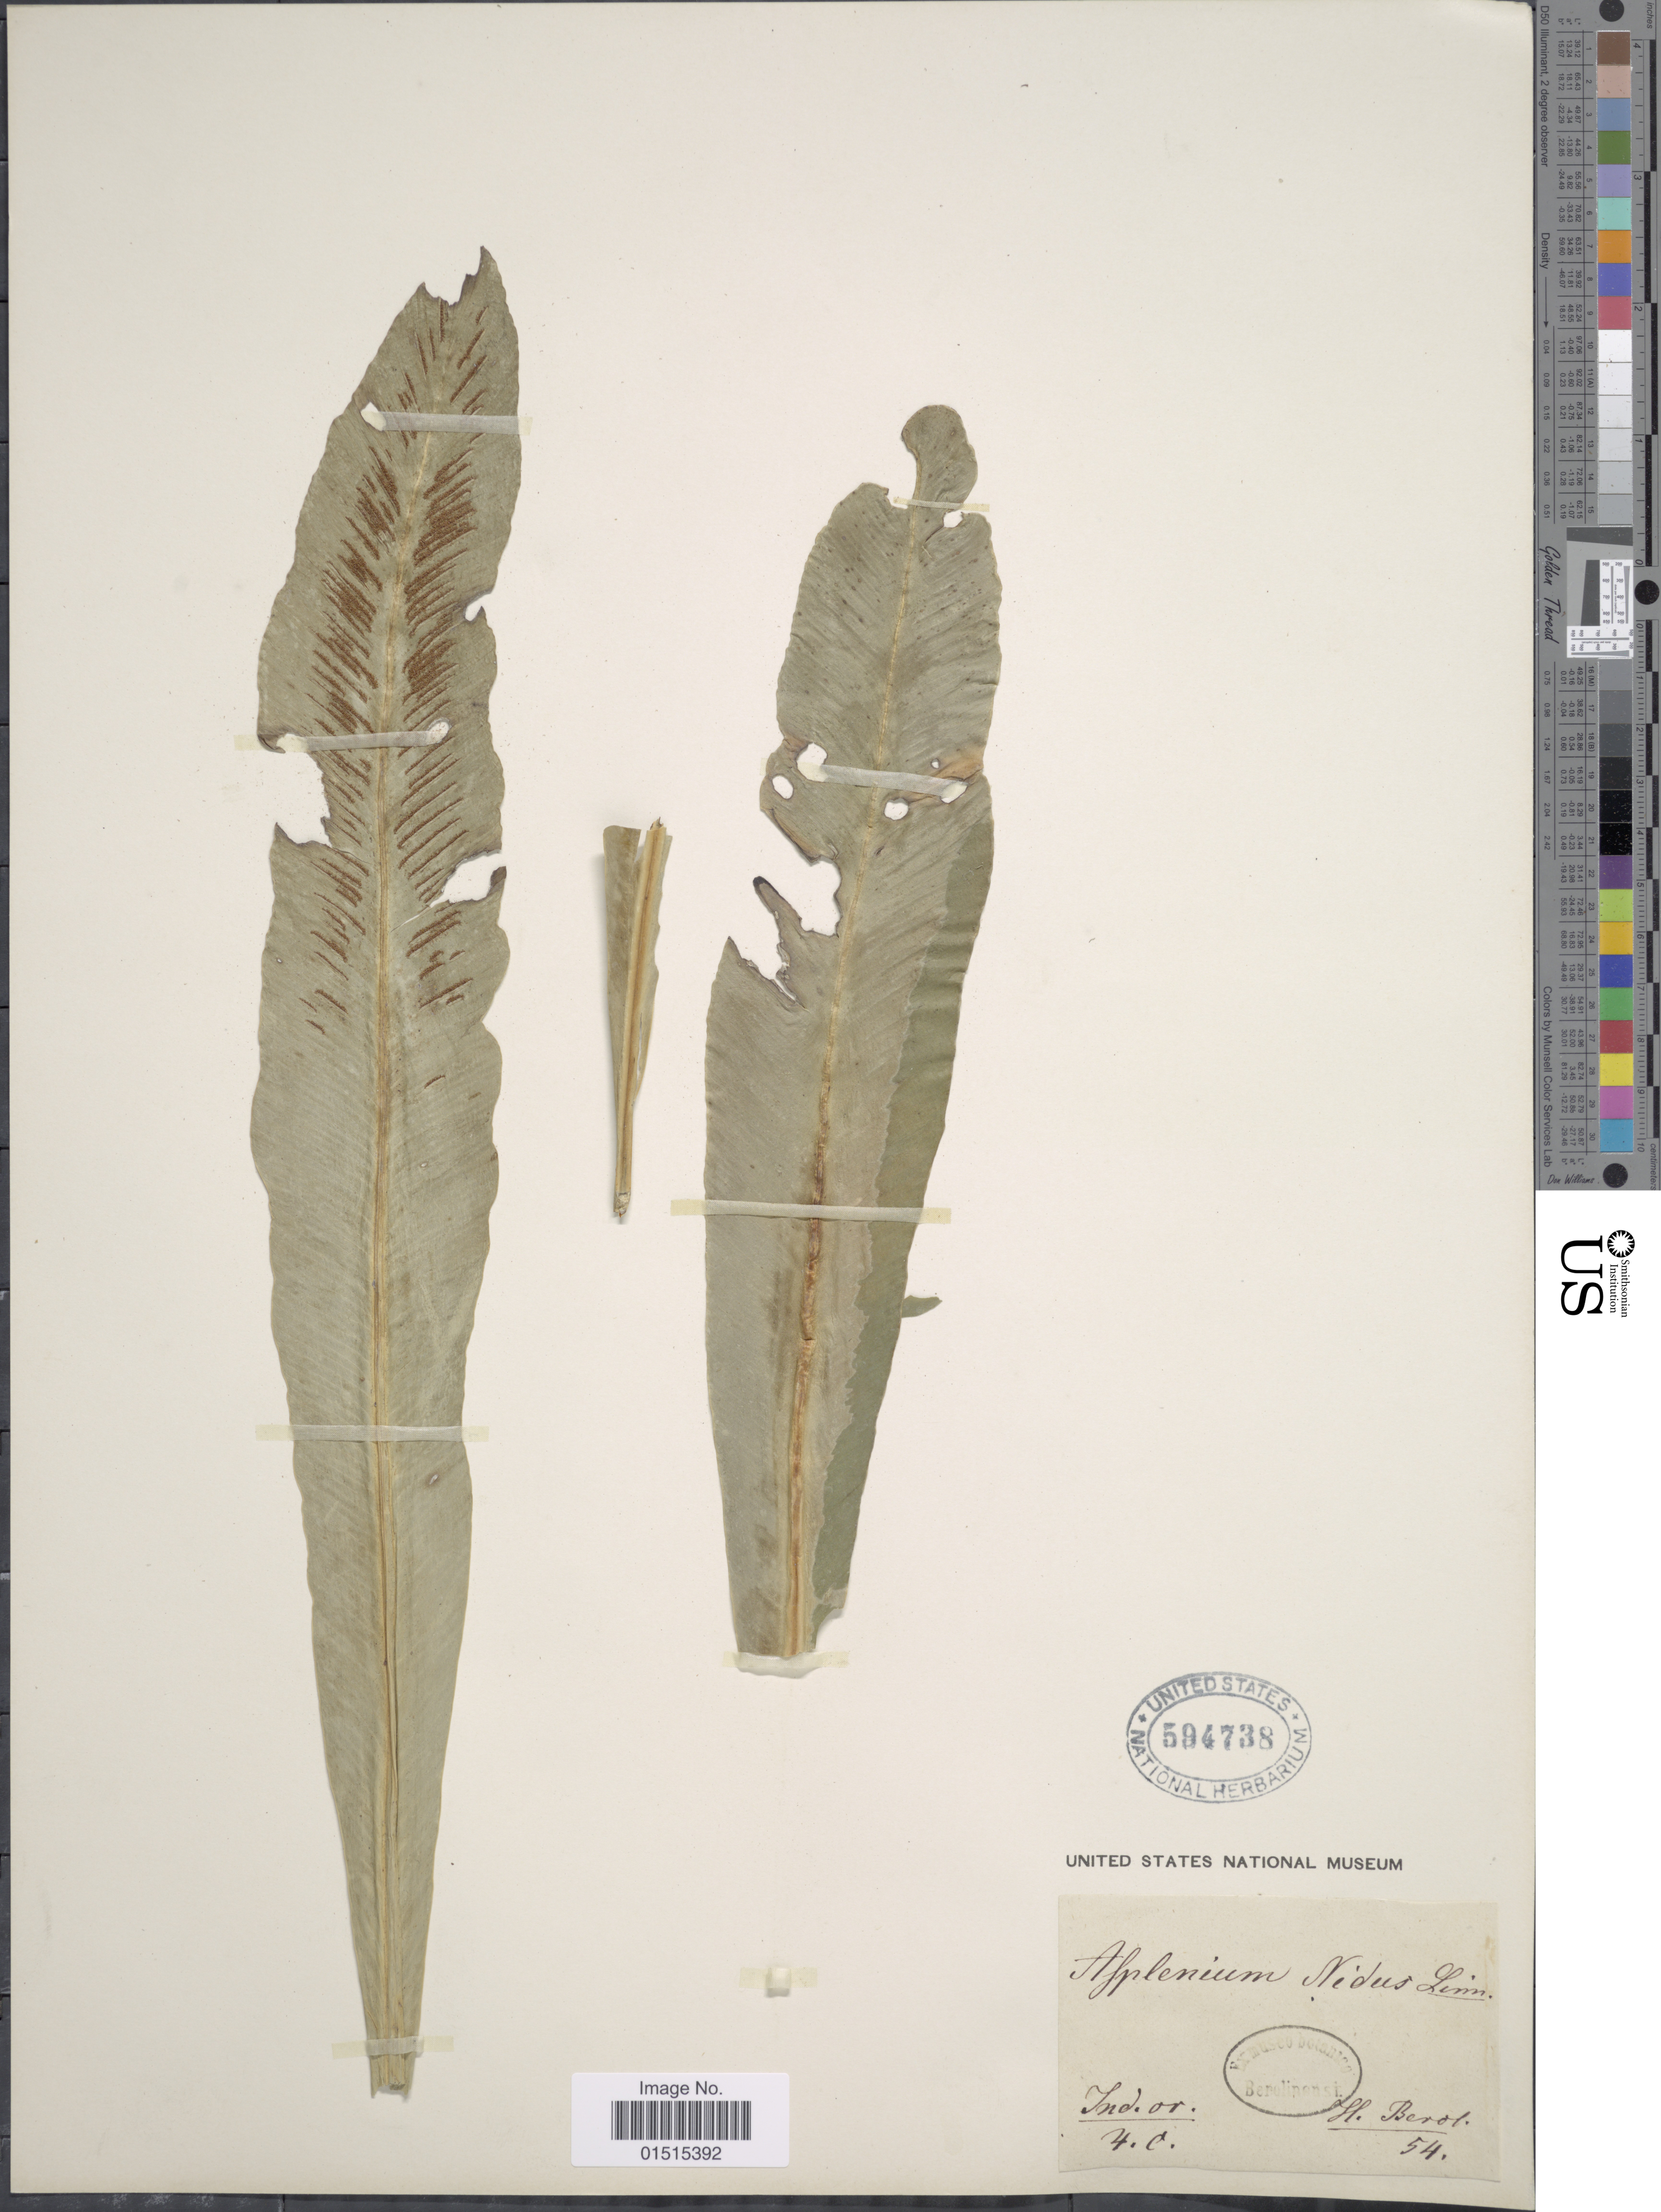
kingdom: Plantae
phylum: Tracheophyta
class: Polypodiopsida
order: Polypodiales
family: Aspleniaceae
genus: Asplenium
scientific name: Asplenium phyllitidis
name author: D. Don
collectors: Hort. Berol.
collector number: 54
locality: Ind. or. 4.C. Fl. Berol. [interpreted]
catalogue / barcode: US 594738